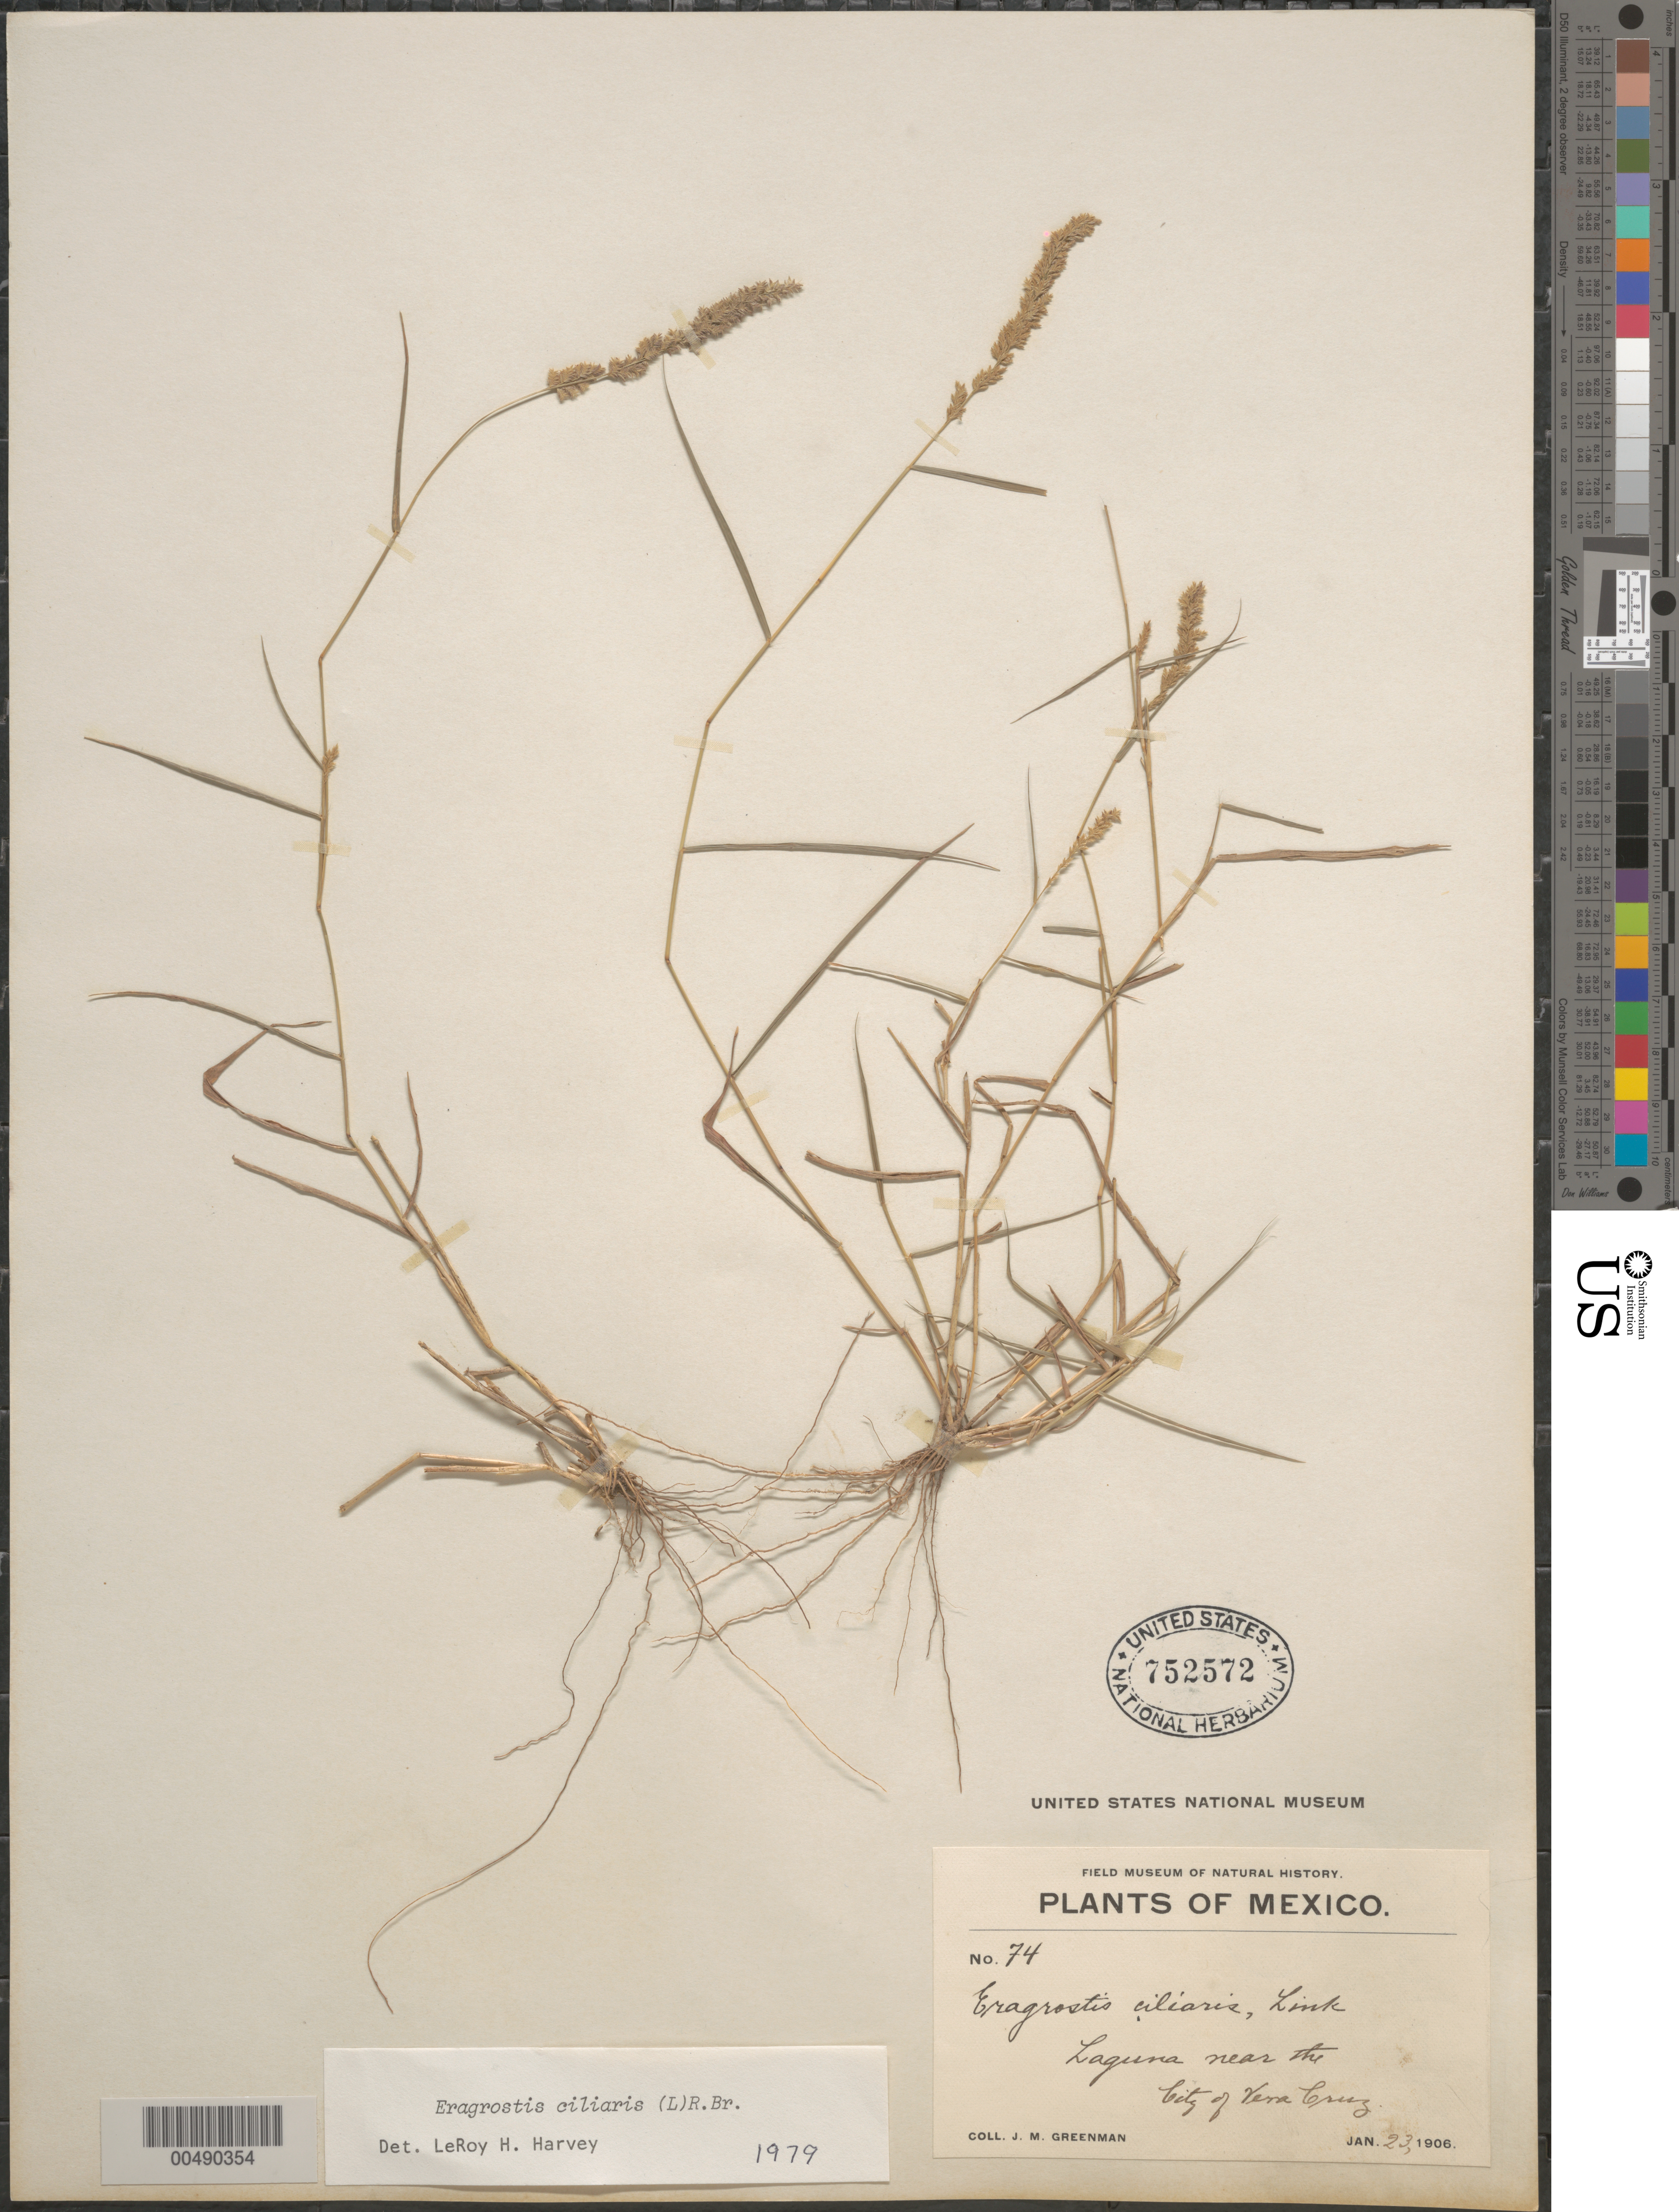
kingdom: Plantae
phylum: Tracheophyta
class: Liliopsida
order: Poales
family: Poaceae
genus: Eragrostis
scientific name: Eragrostis ciliaris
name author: (L.) R. Br.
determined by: Harvey, L.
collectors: J. M. Greenman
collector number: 74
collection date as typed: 23 Jan 1906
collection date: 1906-01-23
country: Mexico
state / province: Veracruz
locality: Laguna near the city of Vera Cruz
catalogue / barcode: US 752572